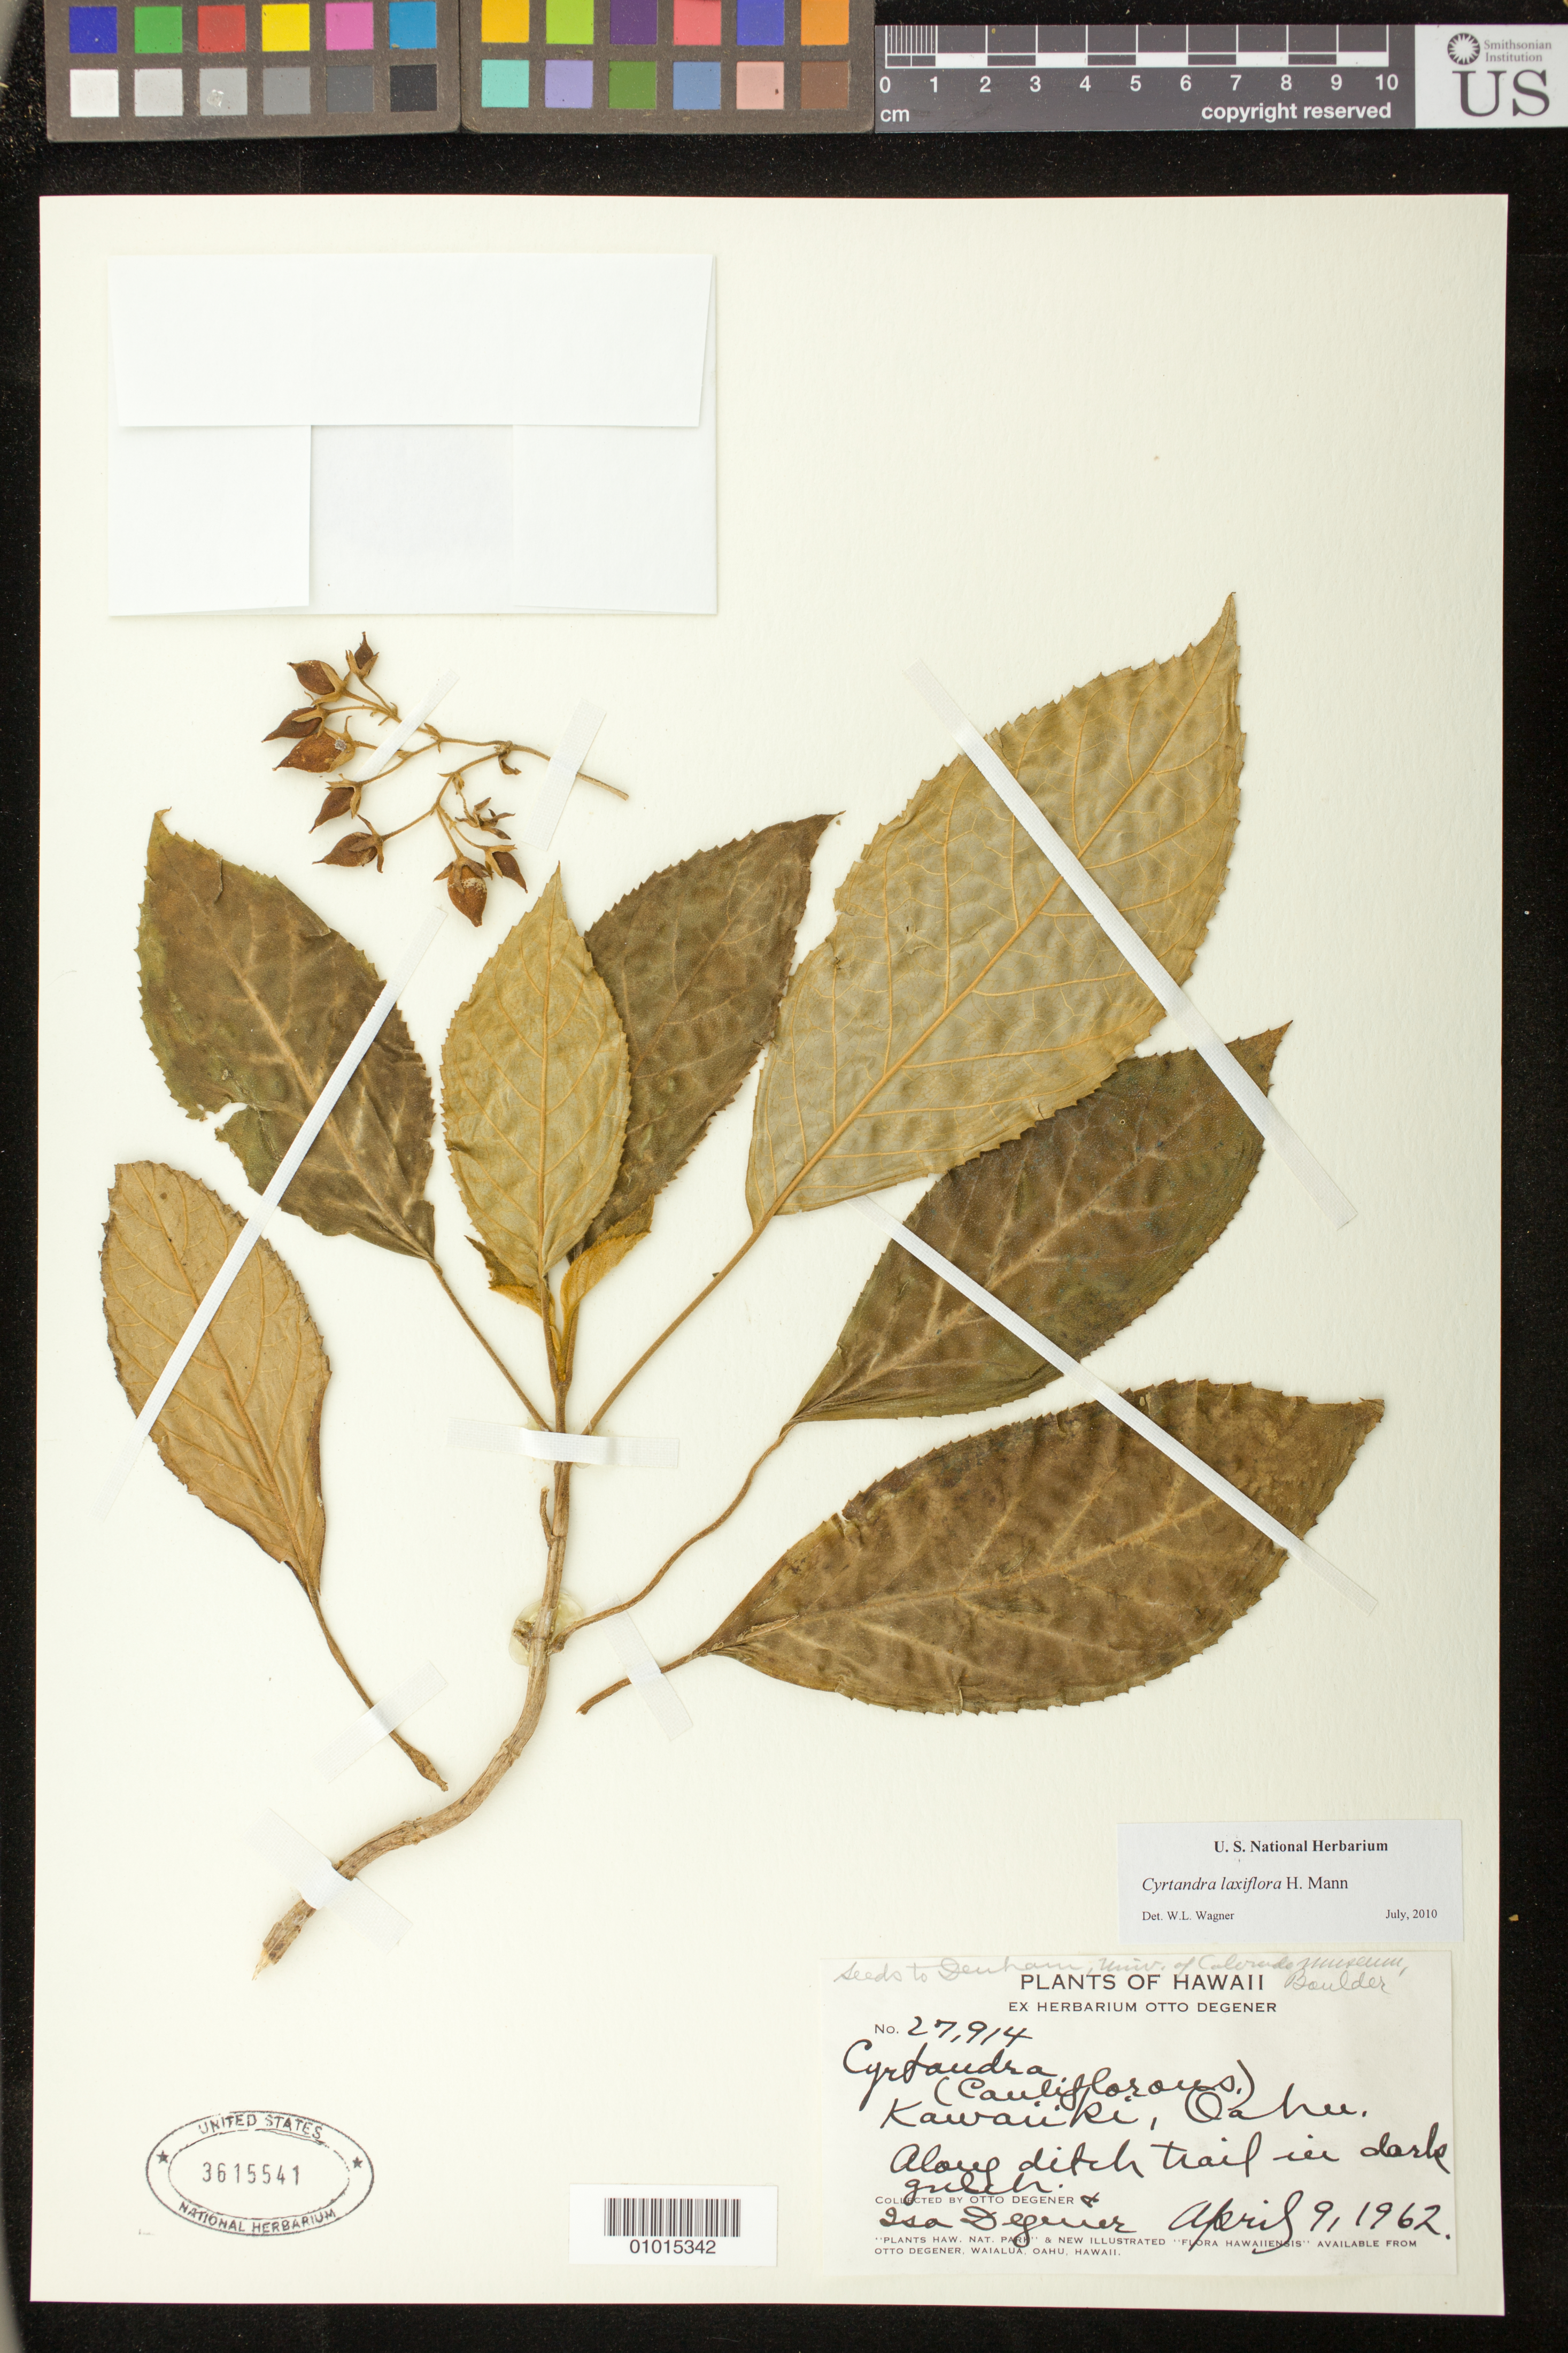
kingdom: Plantae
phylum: Tracheophyta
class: Magnoliopsida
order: Lamiales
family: Gesneriaceae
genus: Cyrtandra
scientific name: Cyrtandra laxiflora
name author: H. Mann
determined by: Wagner, W. L., (BOT), Smithsonian Institution - National Museum of Natural History (UNITED STATES)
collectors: O. Degener & I. Degener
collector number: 27914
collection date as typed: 9 Apr 1962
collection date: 1962-04-09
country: United States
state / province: Hawaii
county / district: Honolulu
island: Oahu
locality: Kawaiiki, along ditch trail in dark gulch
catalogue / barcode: US 3615541